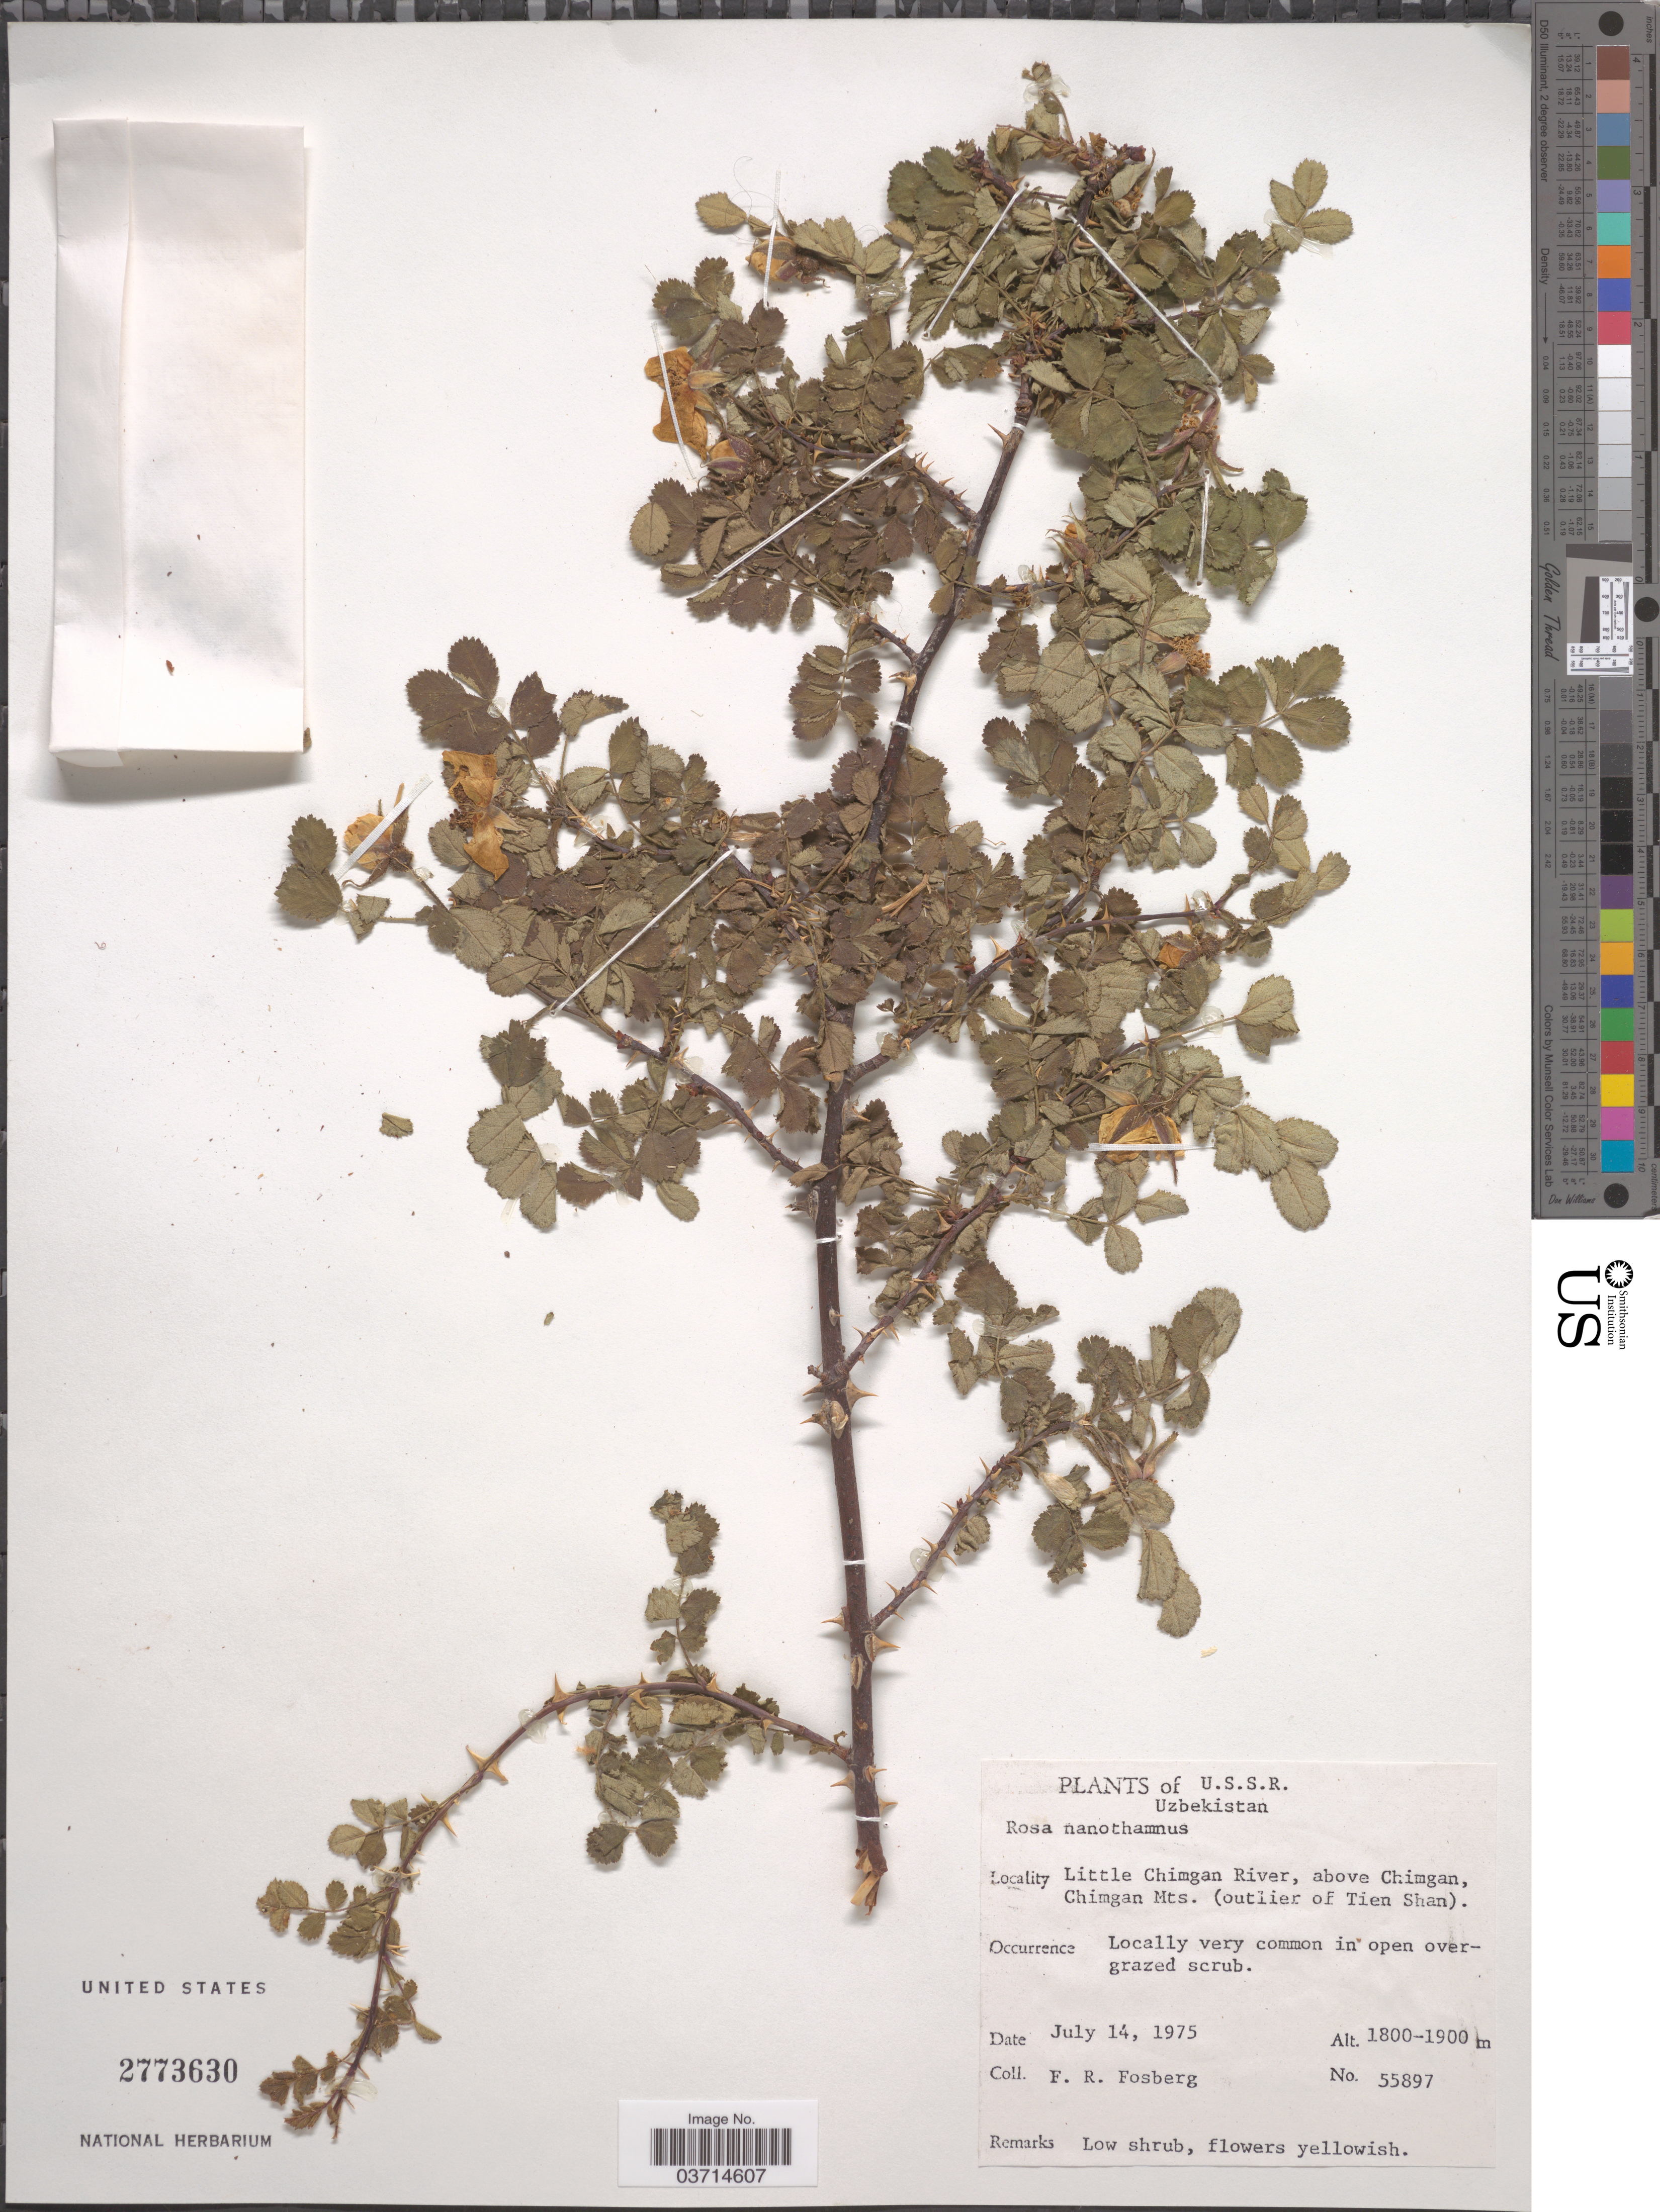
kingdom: Plantae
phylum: Tracheophyta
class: Magnoliopsida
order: Rosales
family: Rosaceae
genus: Rosa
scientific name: Rosa nanothamnus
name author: Boulenger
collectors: F. R. Fosberg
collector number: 55897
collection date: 1975-07-14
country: Uzbekistan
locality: U.S.S.R. Little Chimgan River, above Chimgan, Chimgan Mts. (outlier of Tien Shan).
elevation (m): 1800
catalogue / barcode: US 2773630